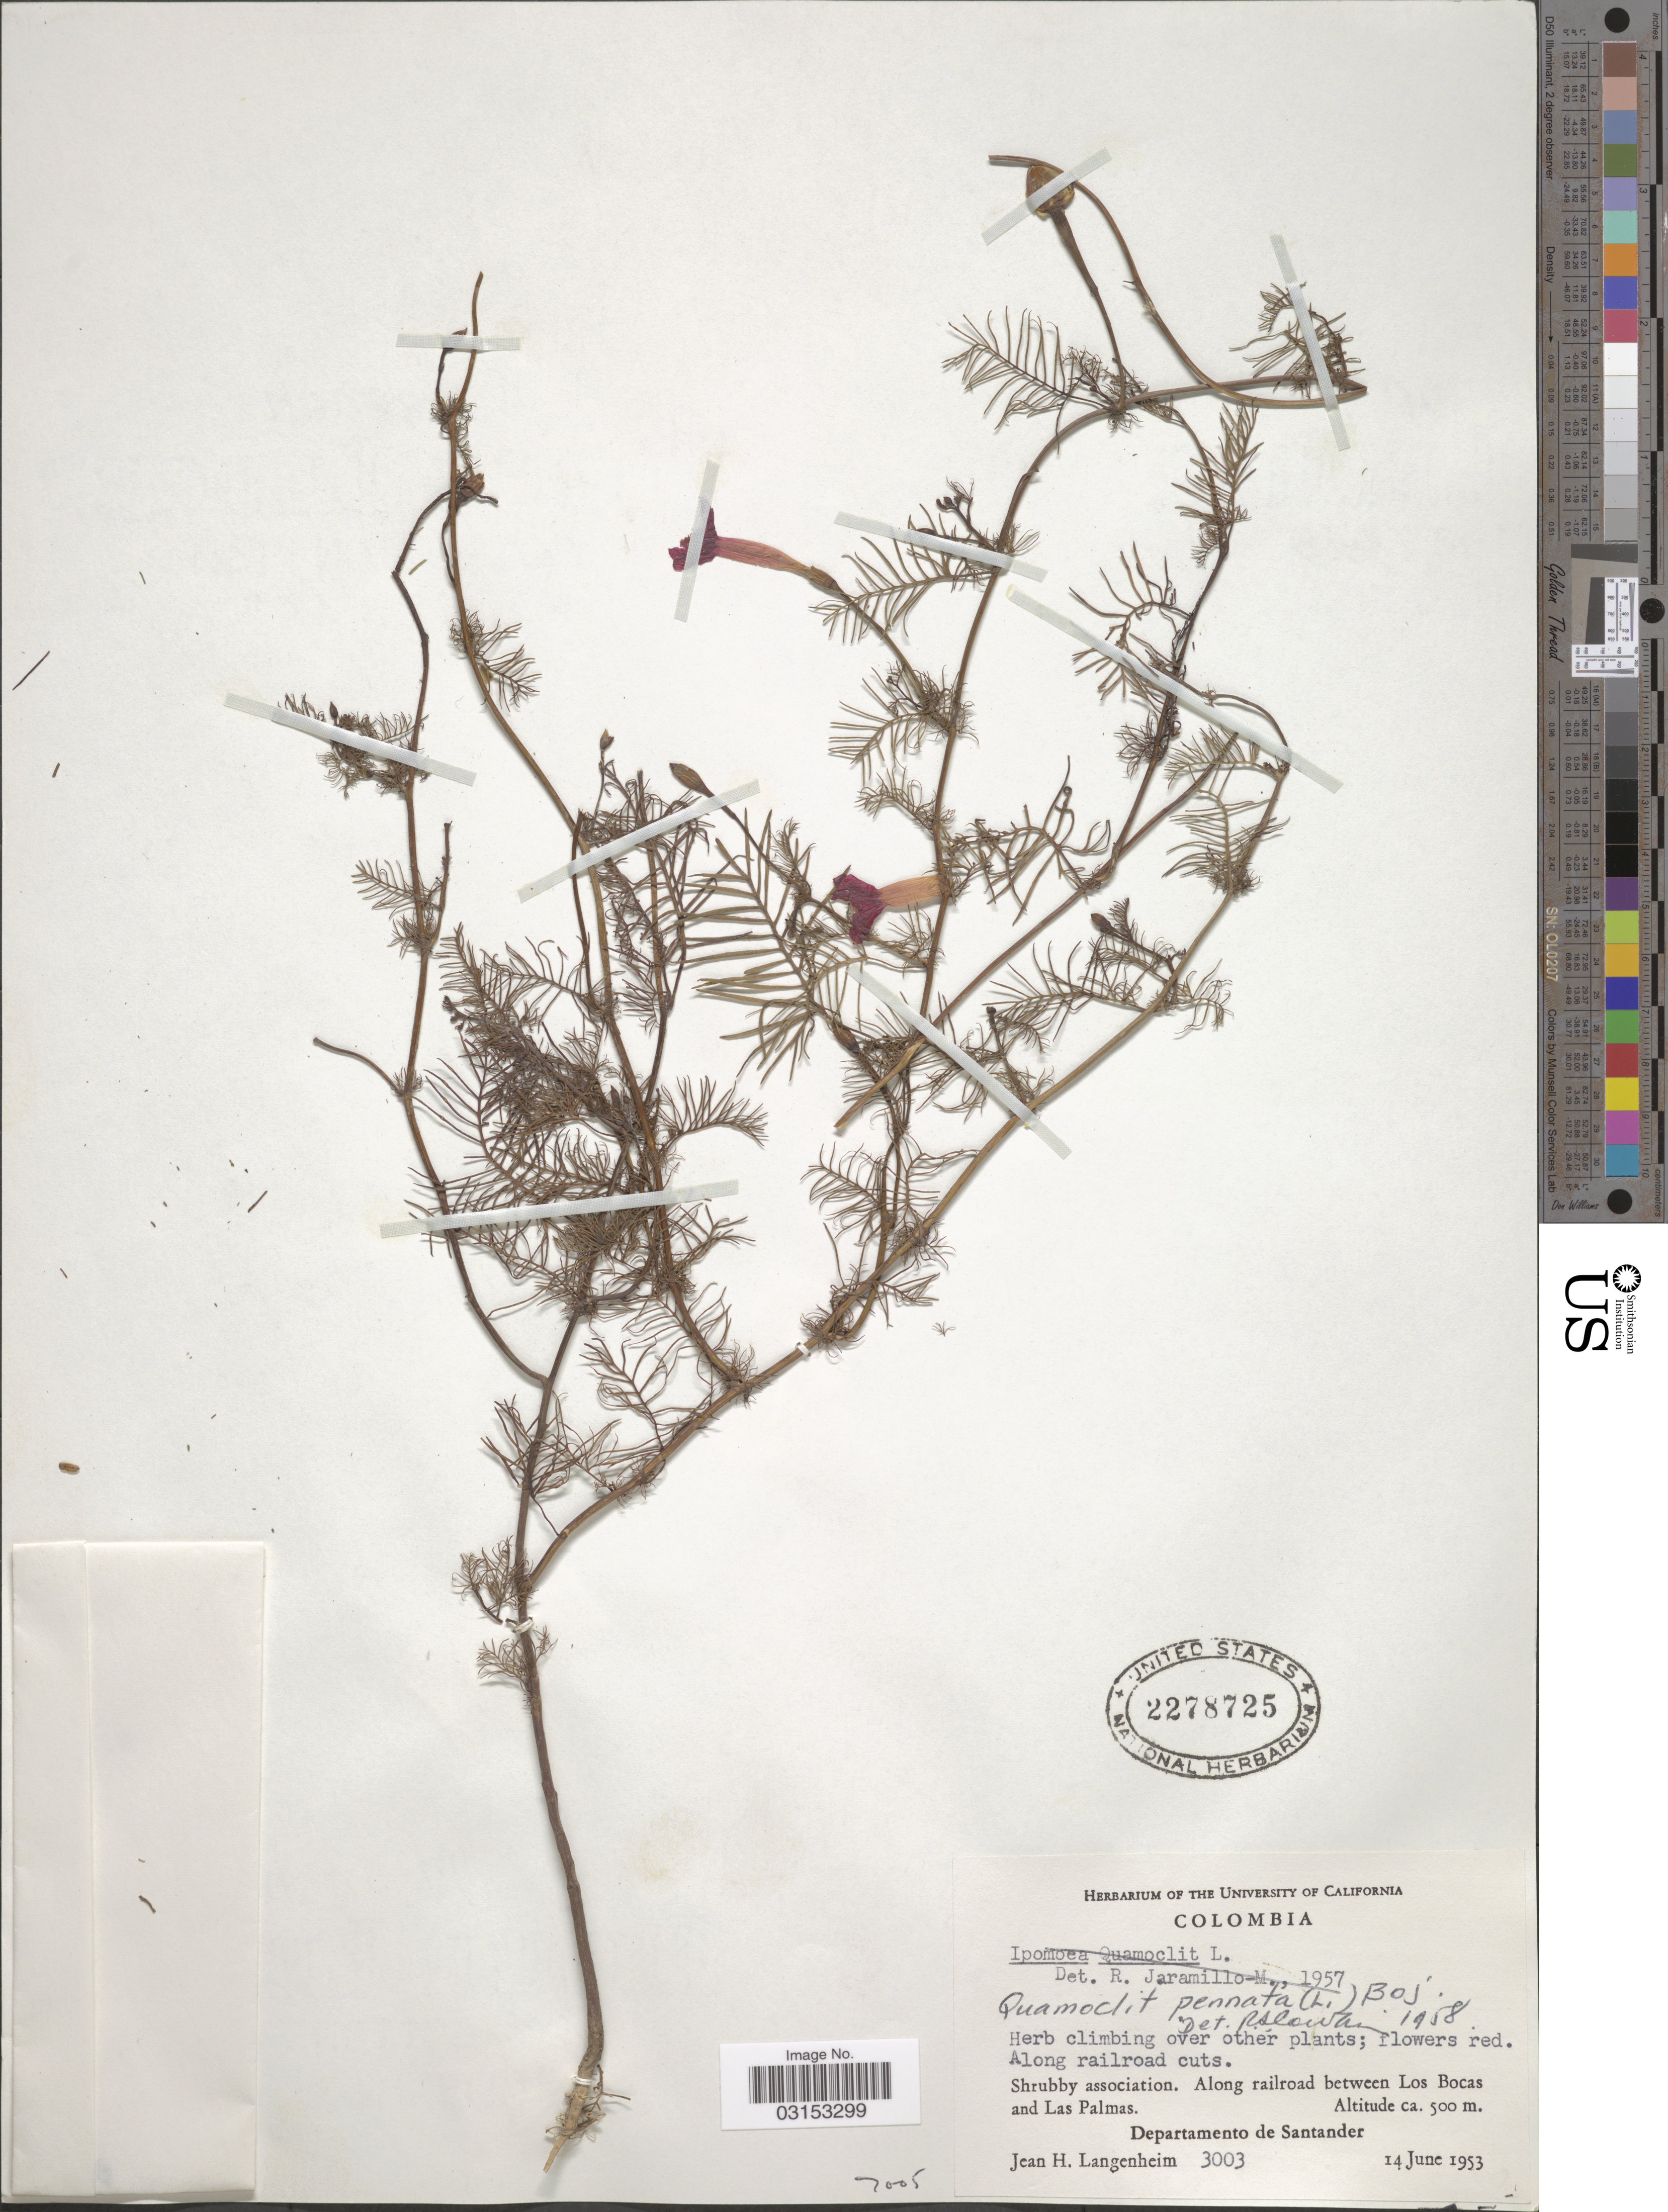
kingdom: Plantae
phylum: Tracheophyta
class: Magnoliopsida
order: Solanales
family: Convolvulaceae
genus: Ipomoea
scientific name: Ipomoea quamoclit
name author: L.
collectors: J. H. Langenheim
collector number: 3003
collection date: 1953-06-14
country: Colombia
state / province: Santander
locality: Along railroad between Los Bocas and Las Palmas. Departamento de Santander.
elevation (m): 500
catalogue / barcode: US 2278725